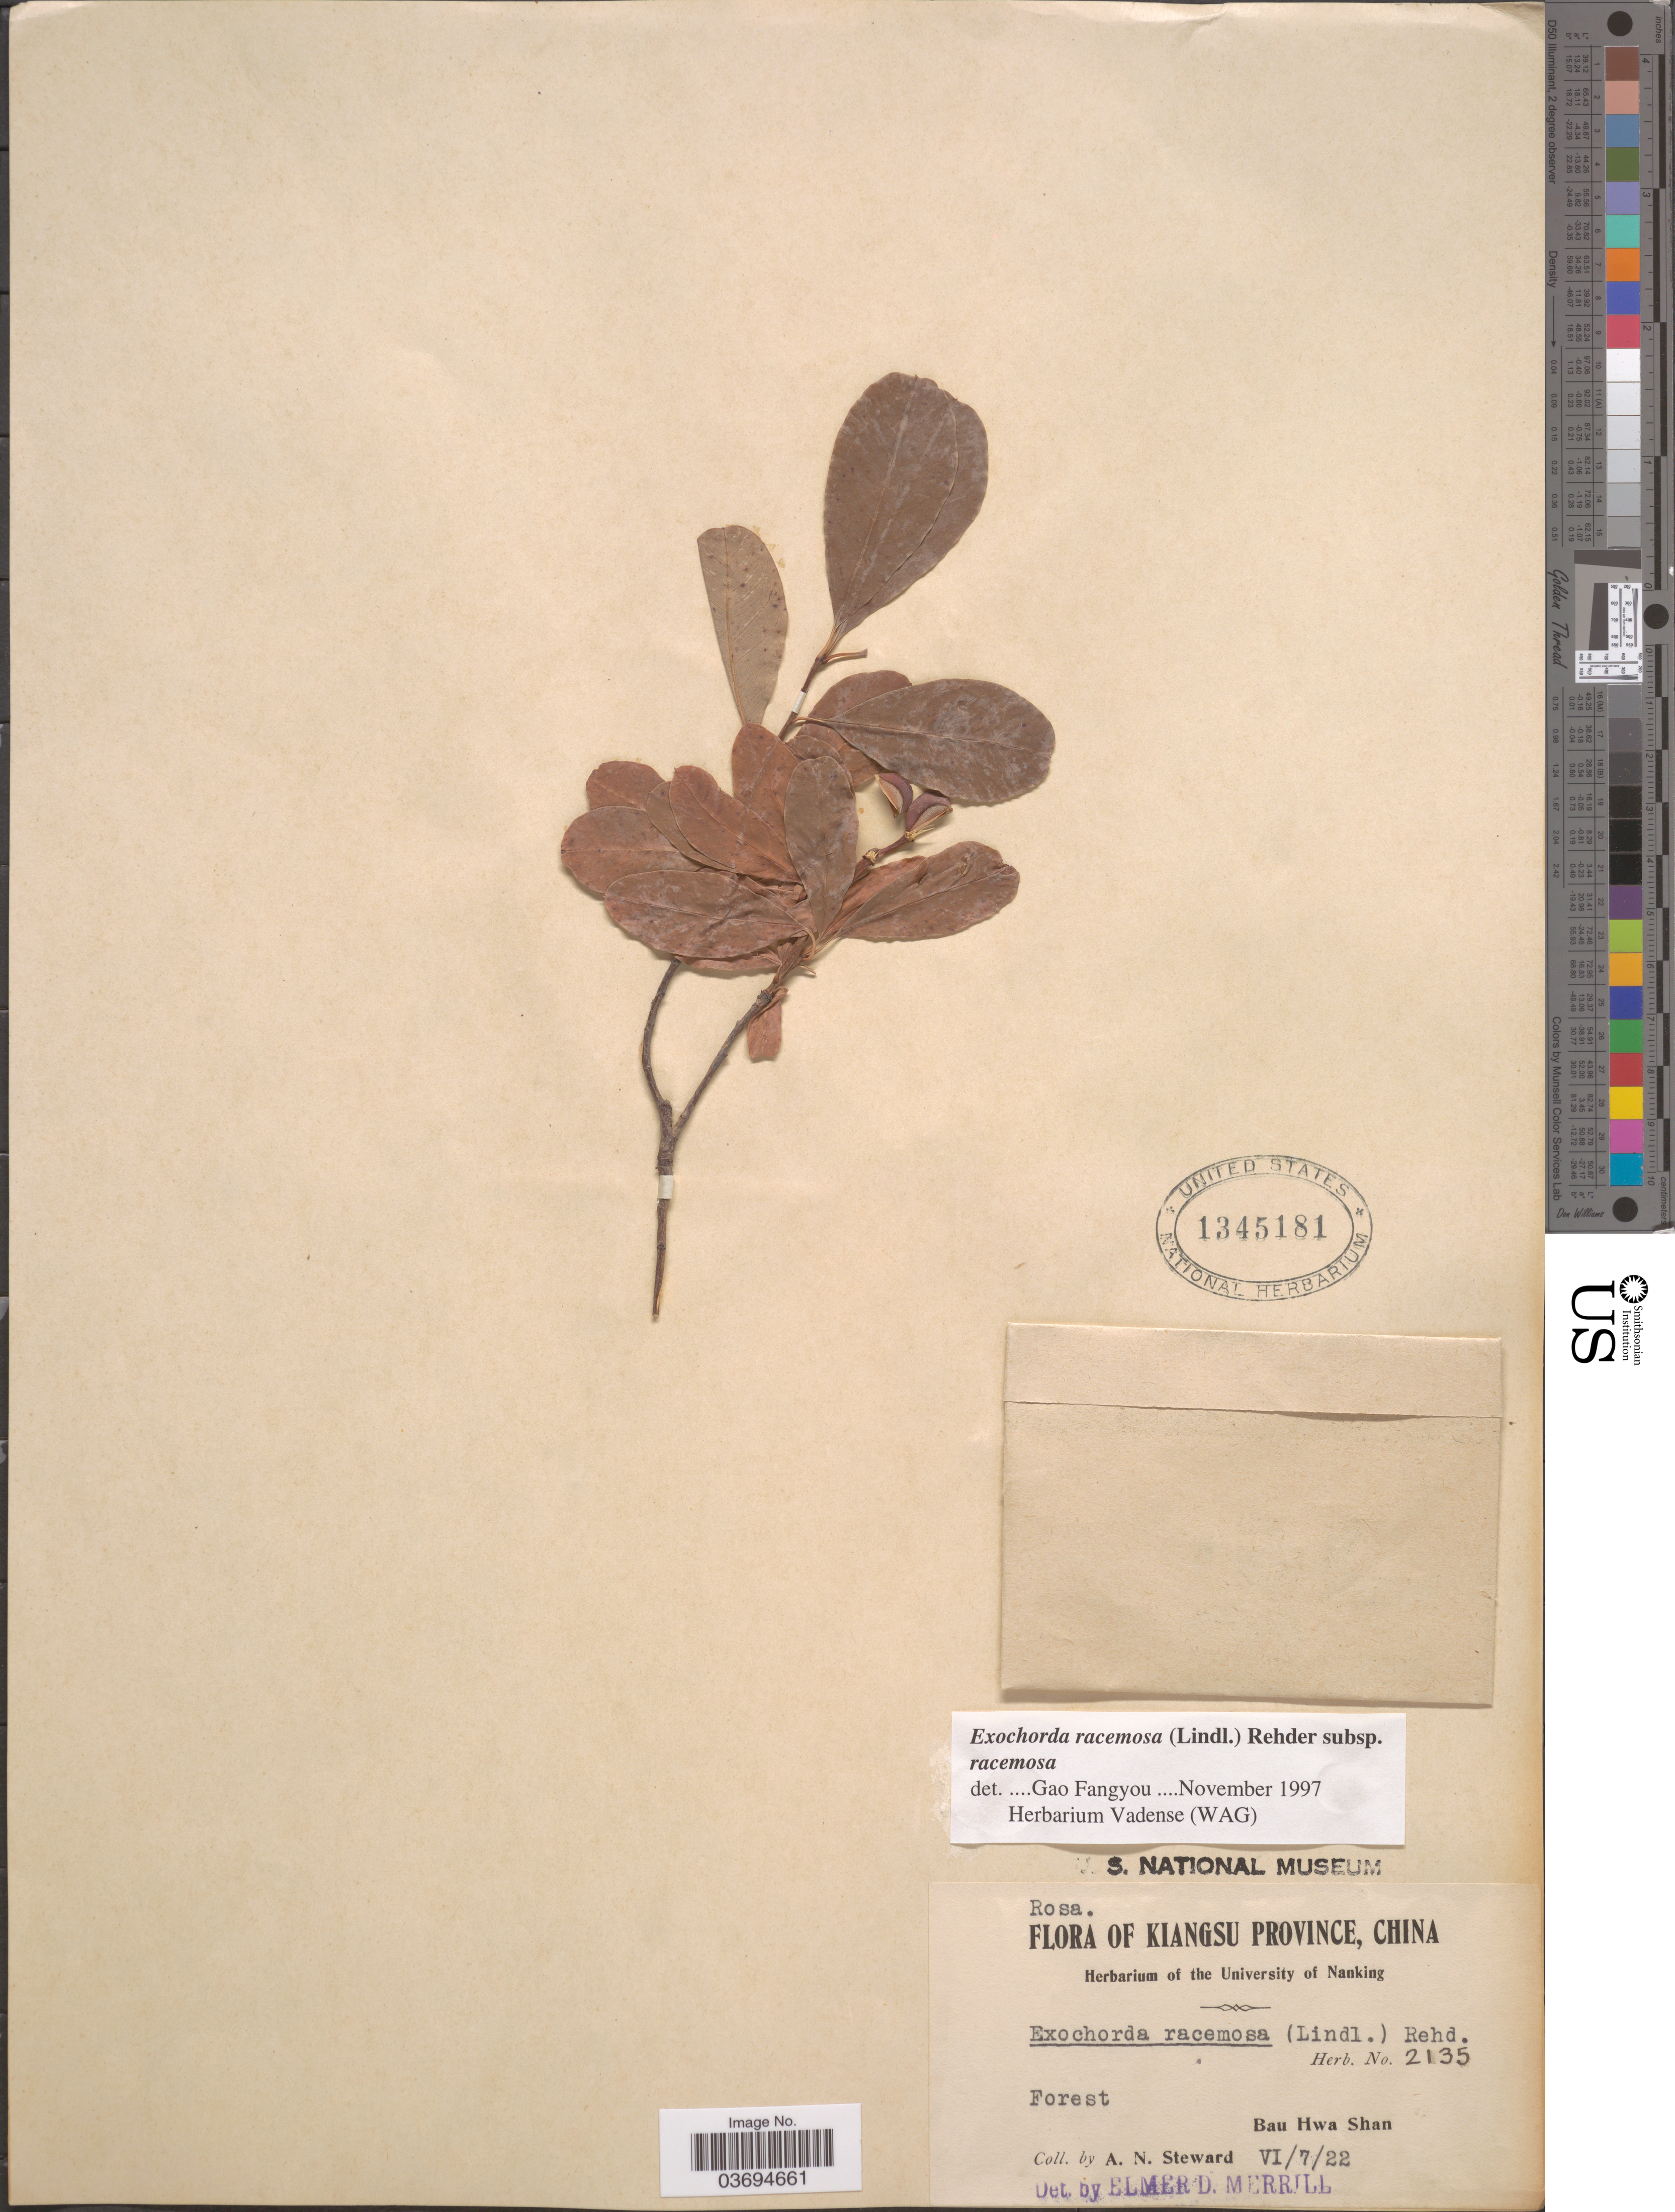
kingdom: Plantae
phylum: Tracheophyta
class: Magnoliopsida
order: Rosales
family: Rosaceae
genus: Exochorda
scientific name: Exochorda racemosa subsp. racemosa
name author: (Fortune ex Lindl.) Rehder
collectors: A. N. Steward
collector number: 2135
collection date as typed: Transcribed d/m/y: 7/6/22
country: China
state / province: Jiangsu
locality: Kiangsu Province. Bau Hwa Shan.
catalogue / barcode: US 1345181